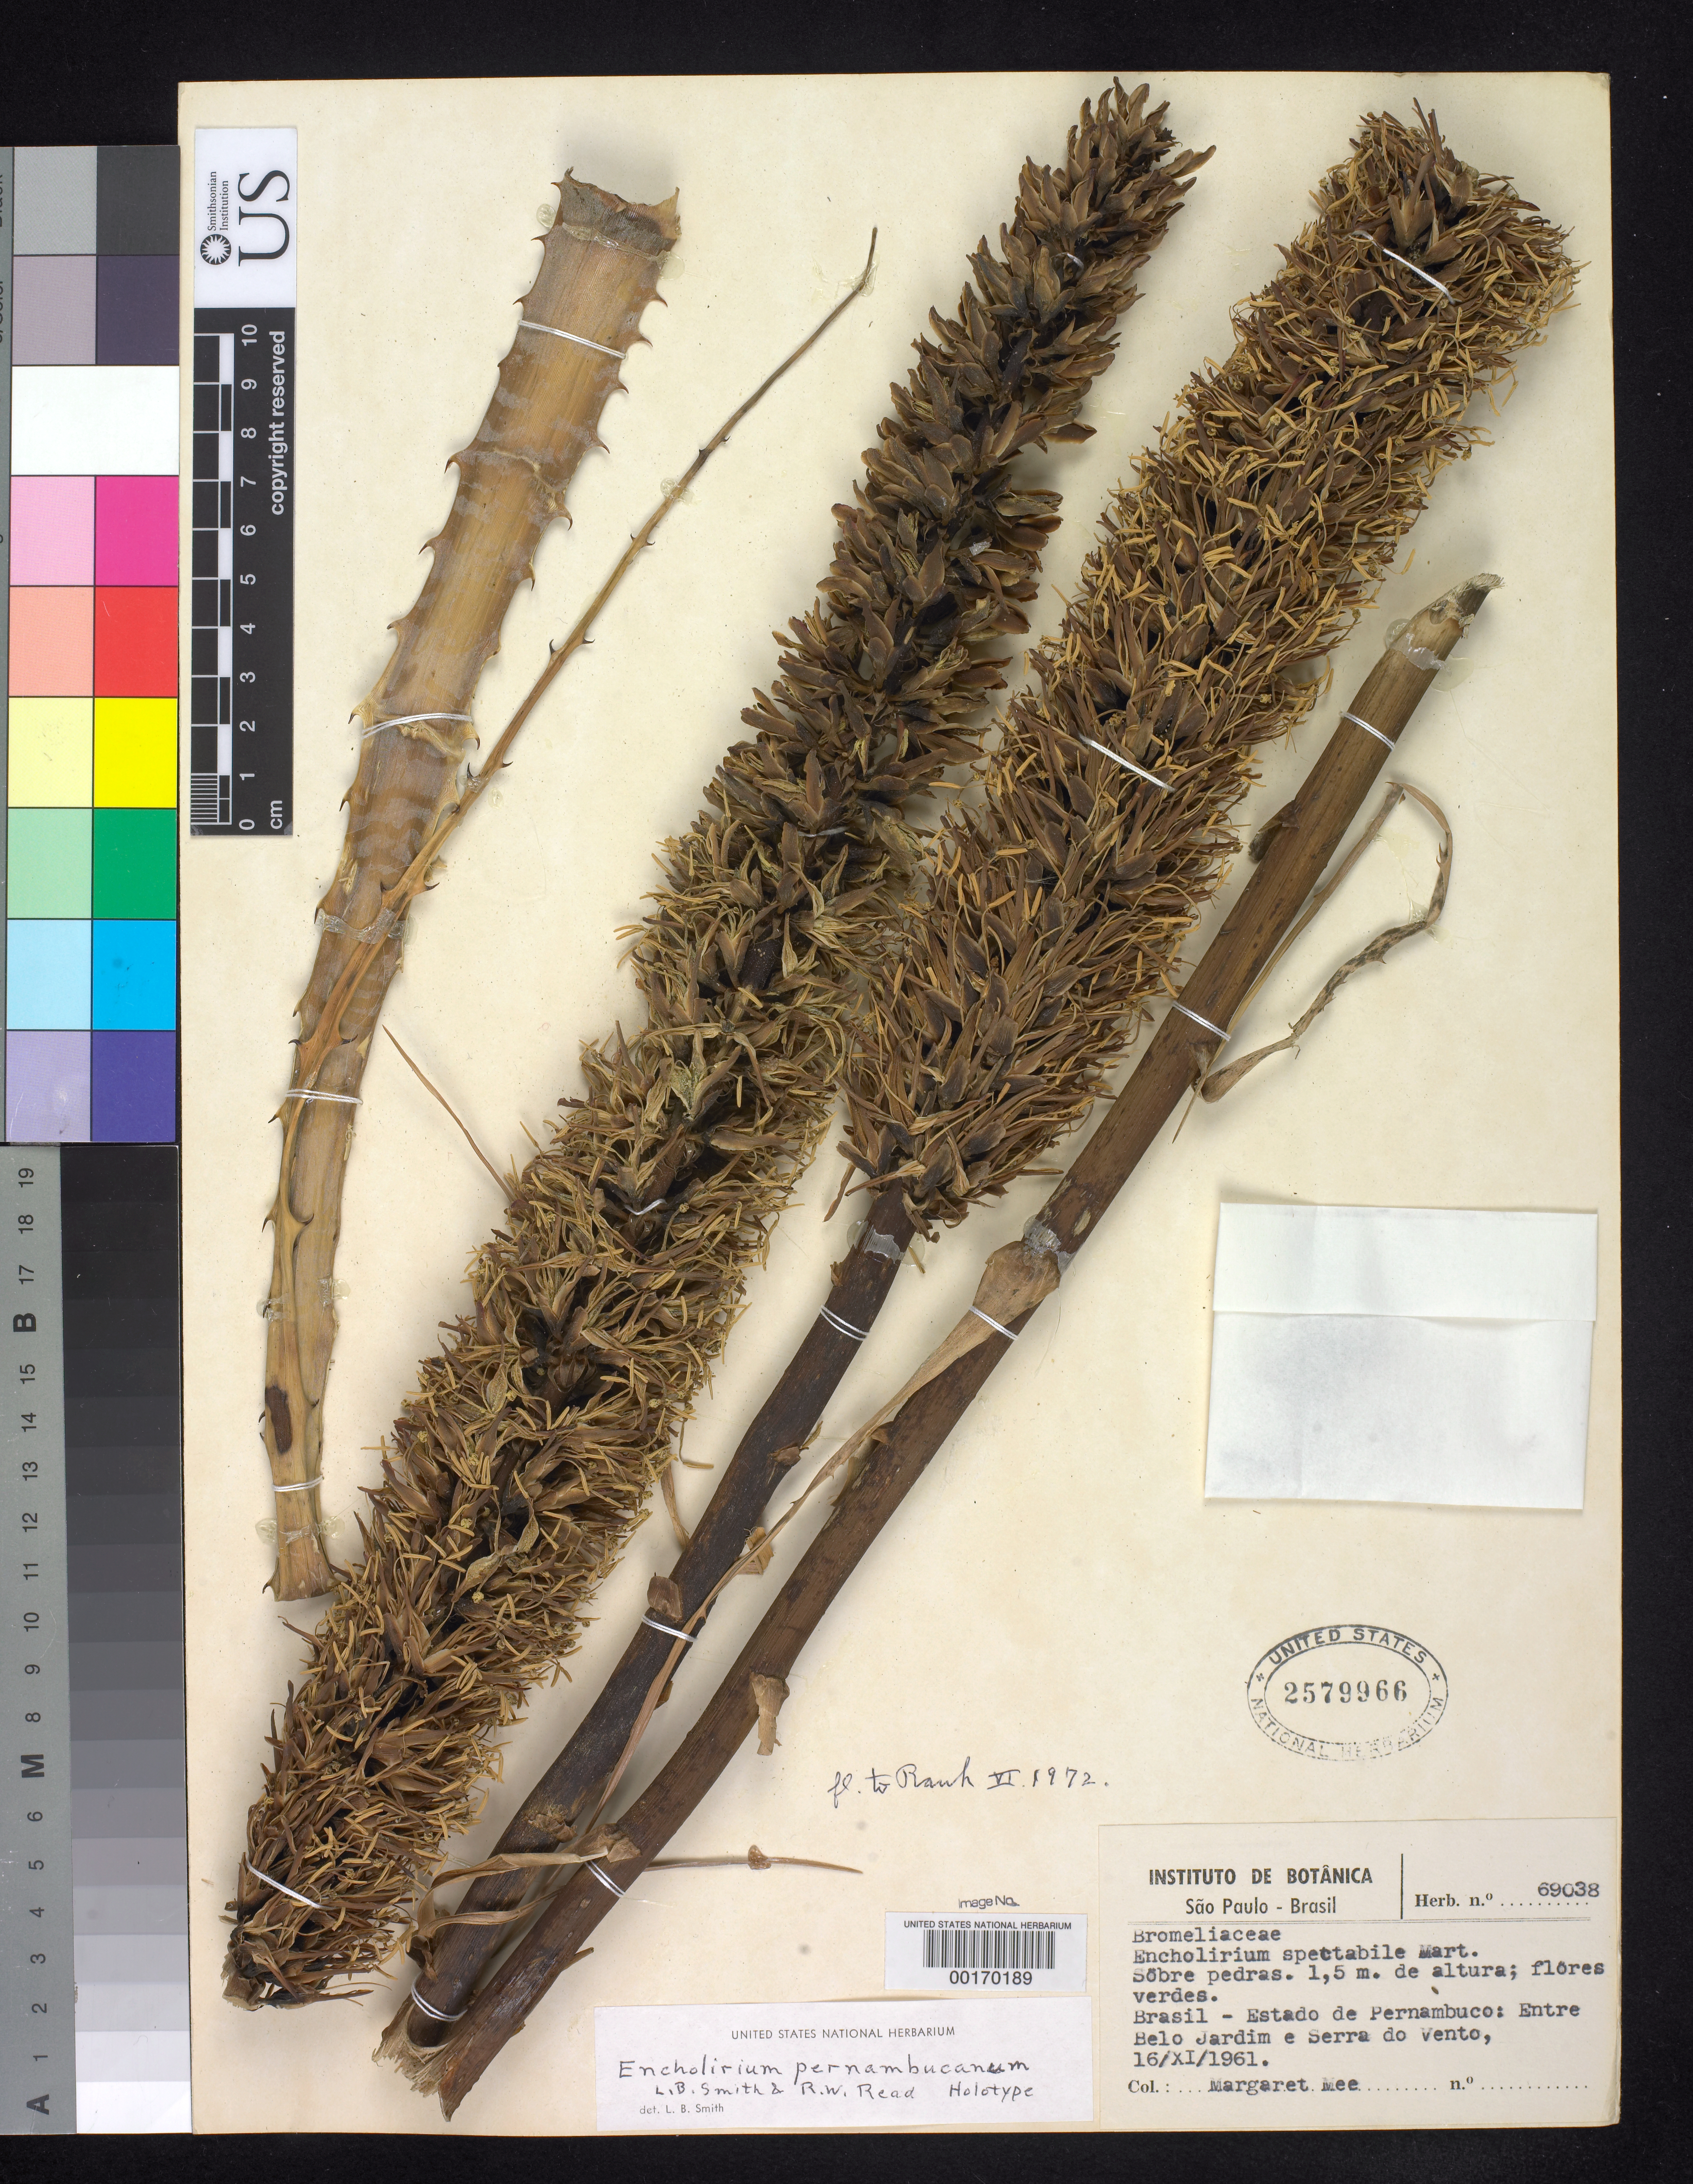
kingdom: Plantae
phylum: Tracheophyta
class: Liliopsida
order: Poales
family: Bromeliaceae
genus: Encholirium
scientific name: Encholirium pernambucanum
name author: L.B. Sm. & Read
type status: Holotype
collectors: M. Mee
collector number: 69038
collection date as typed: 16 Nov 1961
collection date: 1961-11-16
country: Brazil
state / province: Pernambuco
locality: Between Belo Jardim and Serra do Vento.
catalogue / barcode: US 2579966